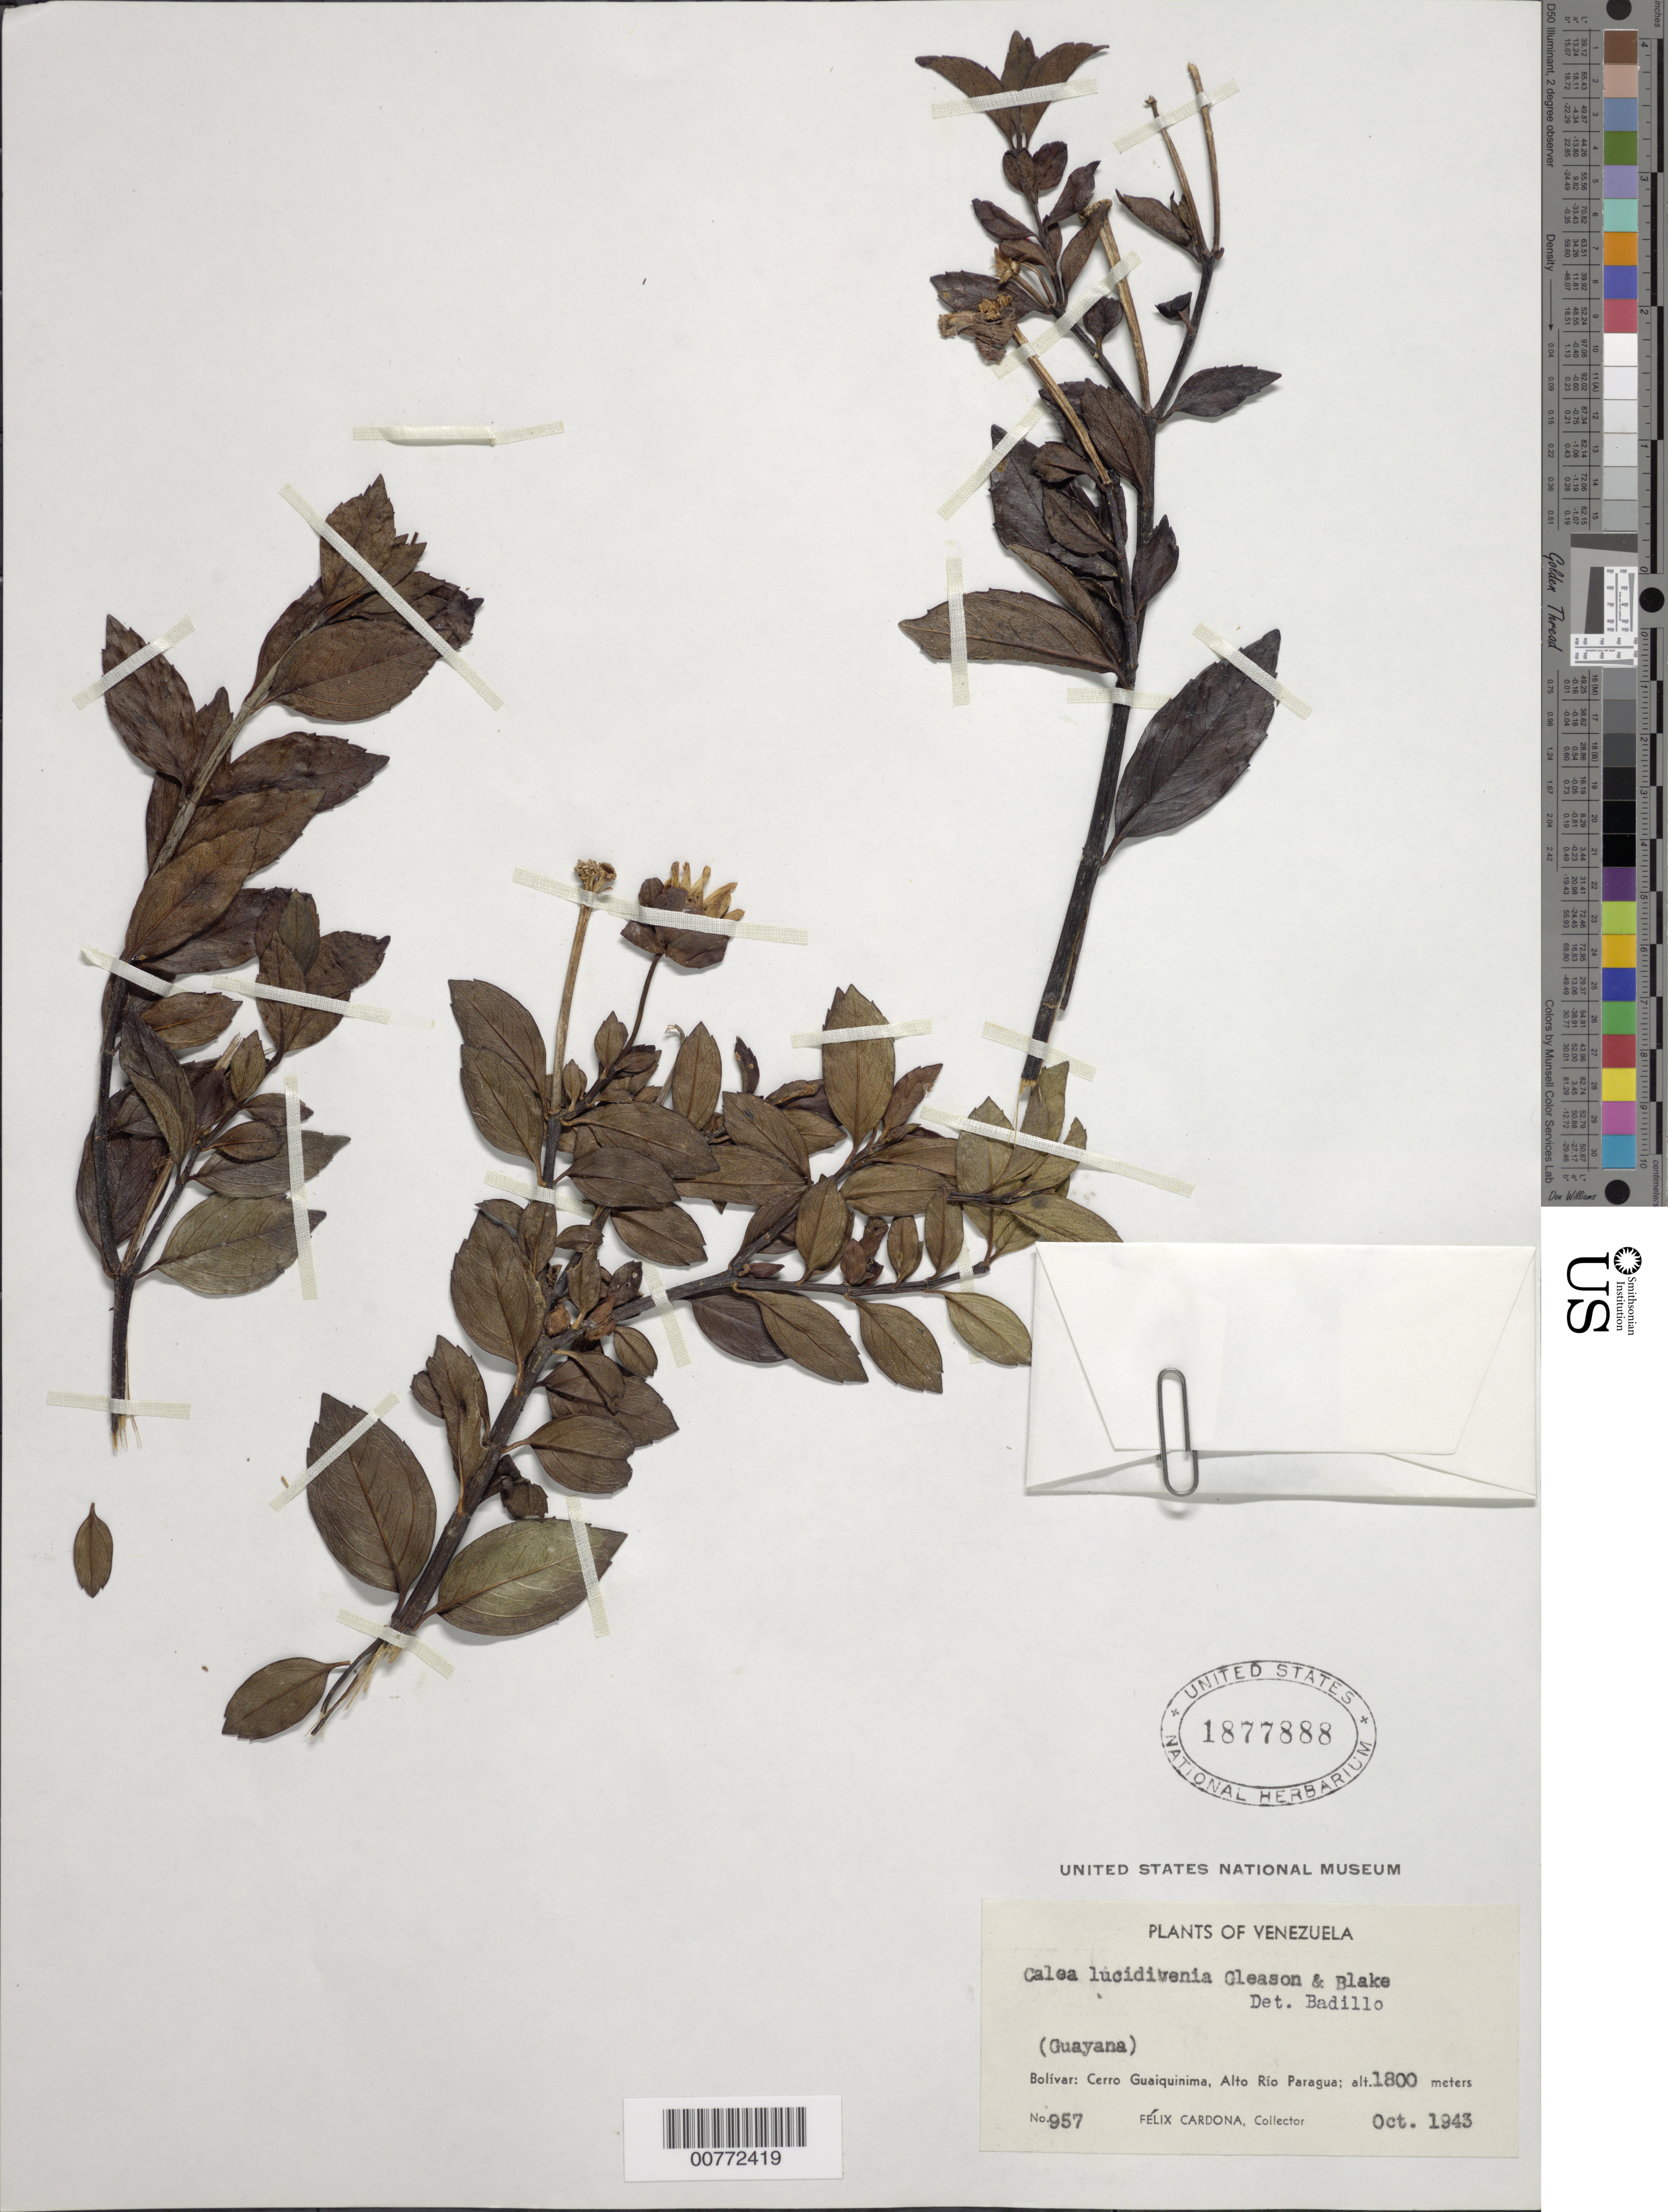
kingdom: Plantae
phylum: Tracheophyta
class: Magnoliopsida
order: Asterales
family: Asteraceae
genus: Calea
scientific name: Calea lucidivenia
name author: Gleason & S.F. Blake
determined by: Badillo, V. M.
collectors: F. Cardona Puig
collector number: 957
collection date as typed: Oct-43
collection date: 1943-10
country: Venezuela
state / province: Bolívar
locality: Alto Río Paragua, Cerro Guaiquinima (Guayana)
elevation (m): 1800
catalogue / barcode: US 1877888